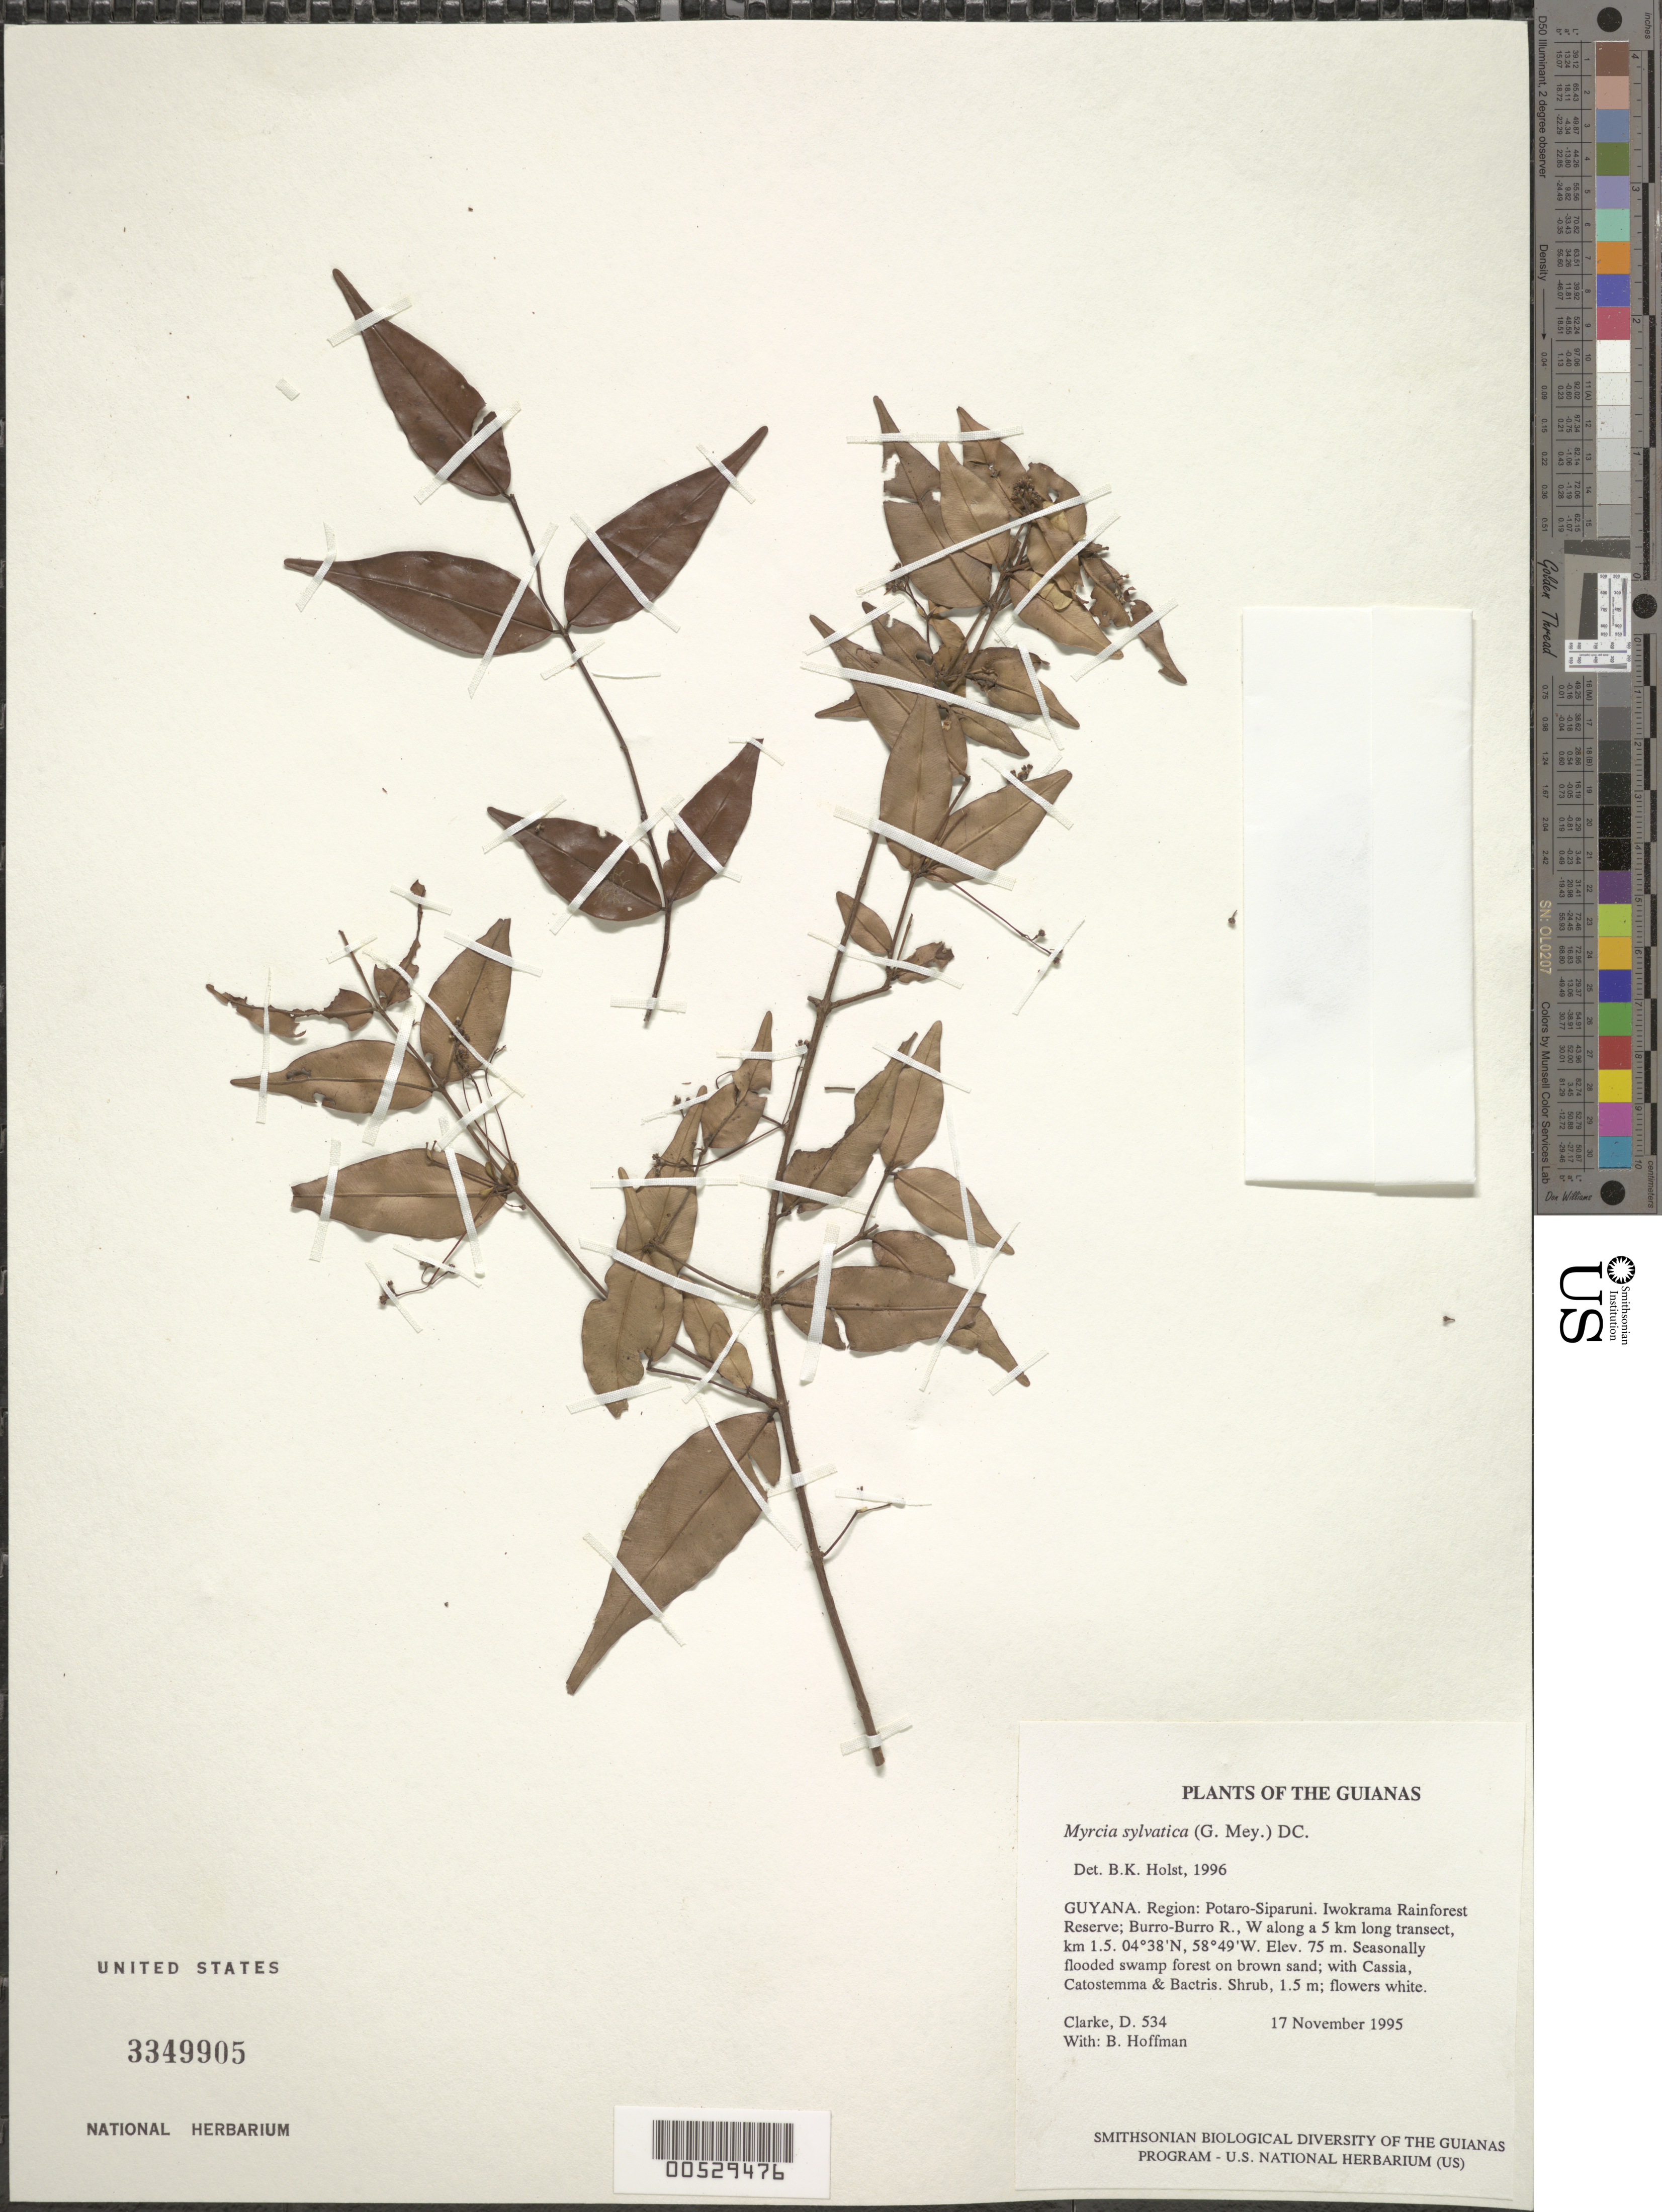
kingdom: Plantae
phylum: Tracheophyta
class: Magnoliopsida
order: Myrtales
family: Myrtaceae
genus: Myrcia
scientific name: Myrcia sylvatica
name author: (G. Mey.) DC.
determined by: Holst, Bruce K.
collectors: H. D. Clarke & B. Hoffman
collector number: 534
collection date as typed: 17 November 1995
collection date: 1995-11-17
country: Guyana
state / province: Potaro-Siparuni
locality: Iwokrama Rainforest Reserve; Burro-Burro R., W along a 5 km long transect, km 1.5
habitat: Seasonally flooded swamp forest on brown sand; with Cassia, Catostemma & Bactris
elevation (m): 75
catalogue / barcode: US 3349905